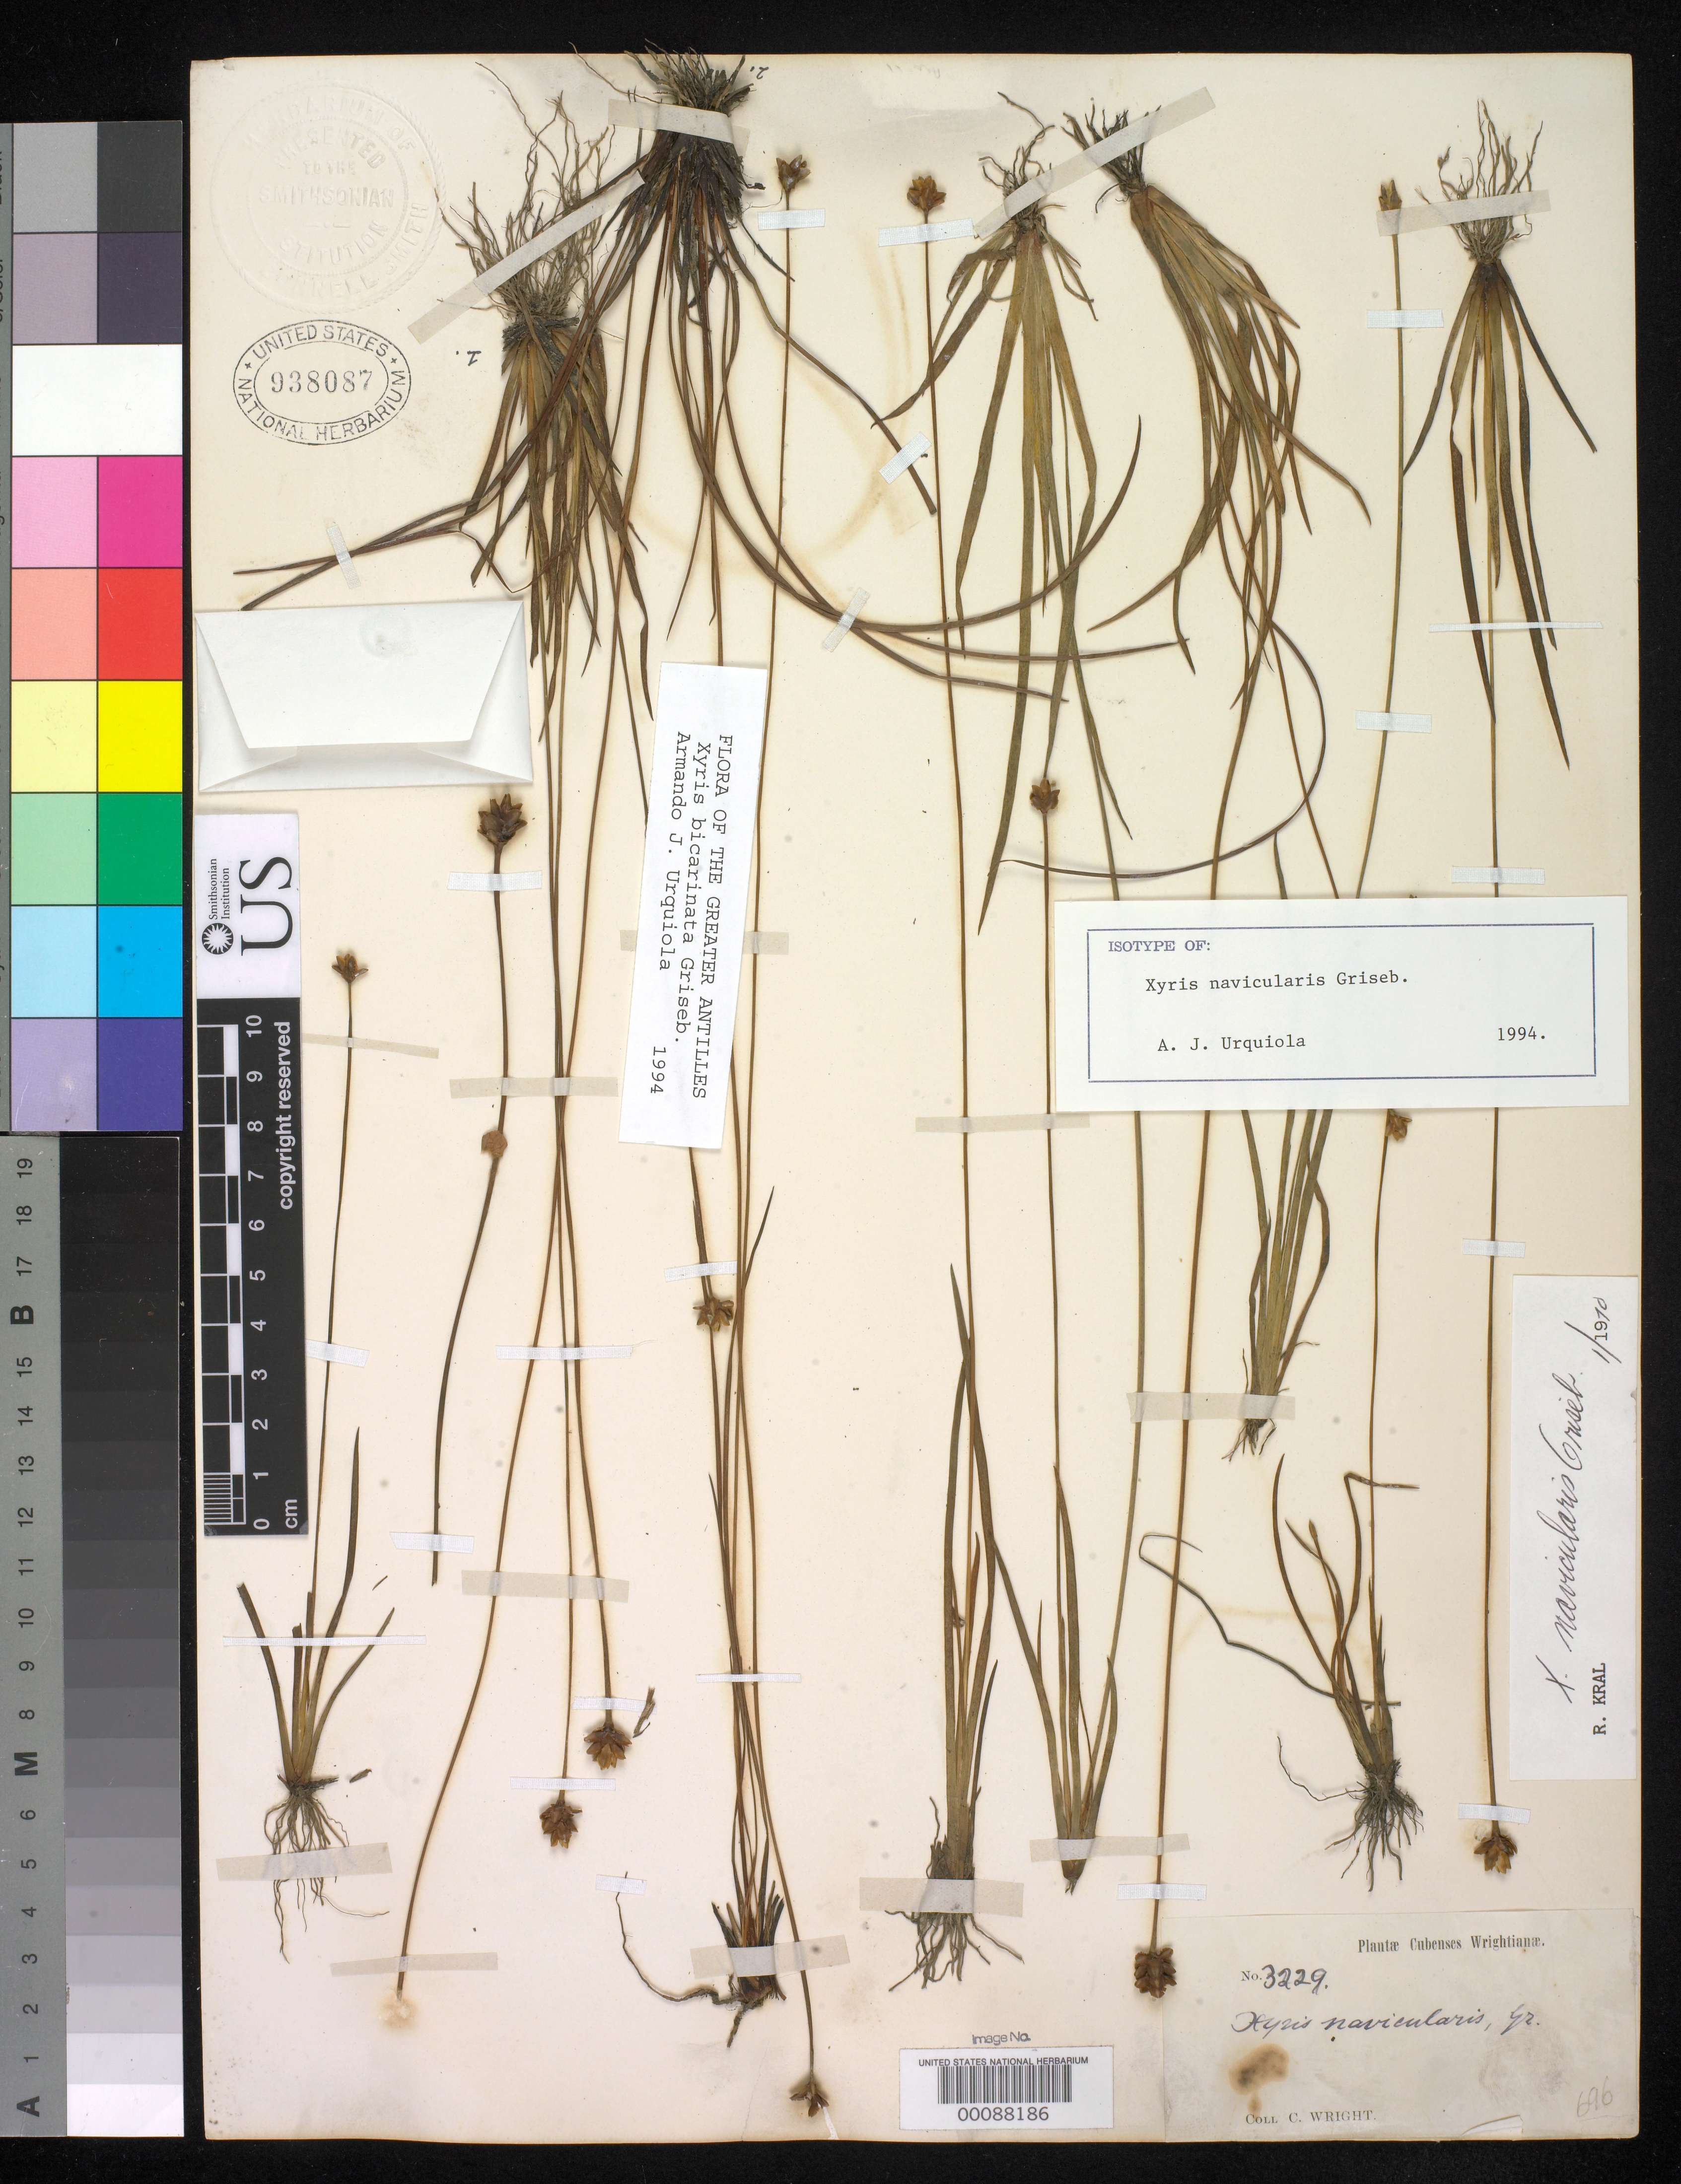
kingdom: Plantae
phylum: Tracheophyta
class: Liliopsida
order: Poales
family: Xyridaceae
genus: Xyris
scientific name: Xyris navicularis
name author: Griseb.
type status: Isotype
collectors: C. Wright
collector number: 3229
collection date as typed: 1865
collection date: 1865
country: Cuba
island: Greater Antilles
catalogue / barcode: US 938087